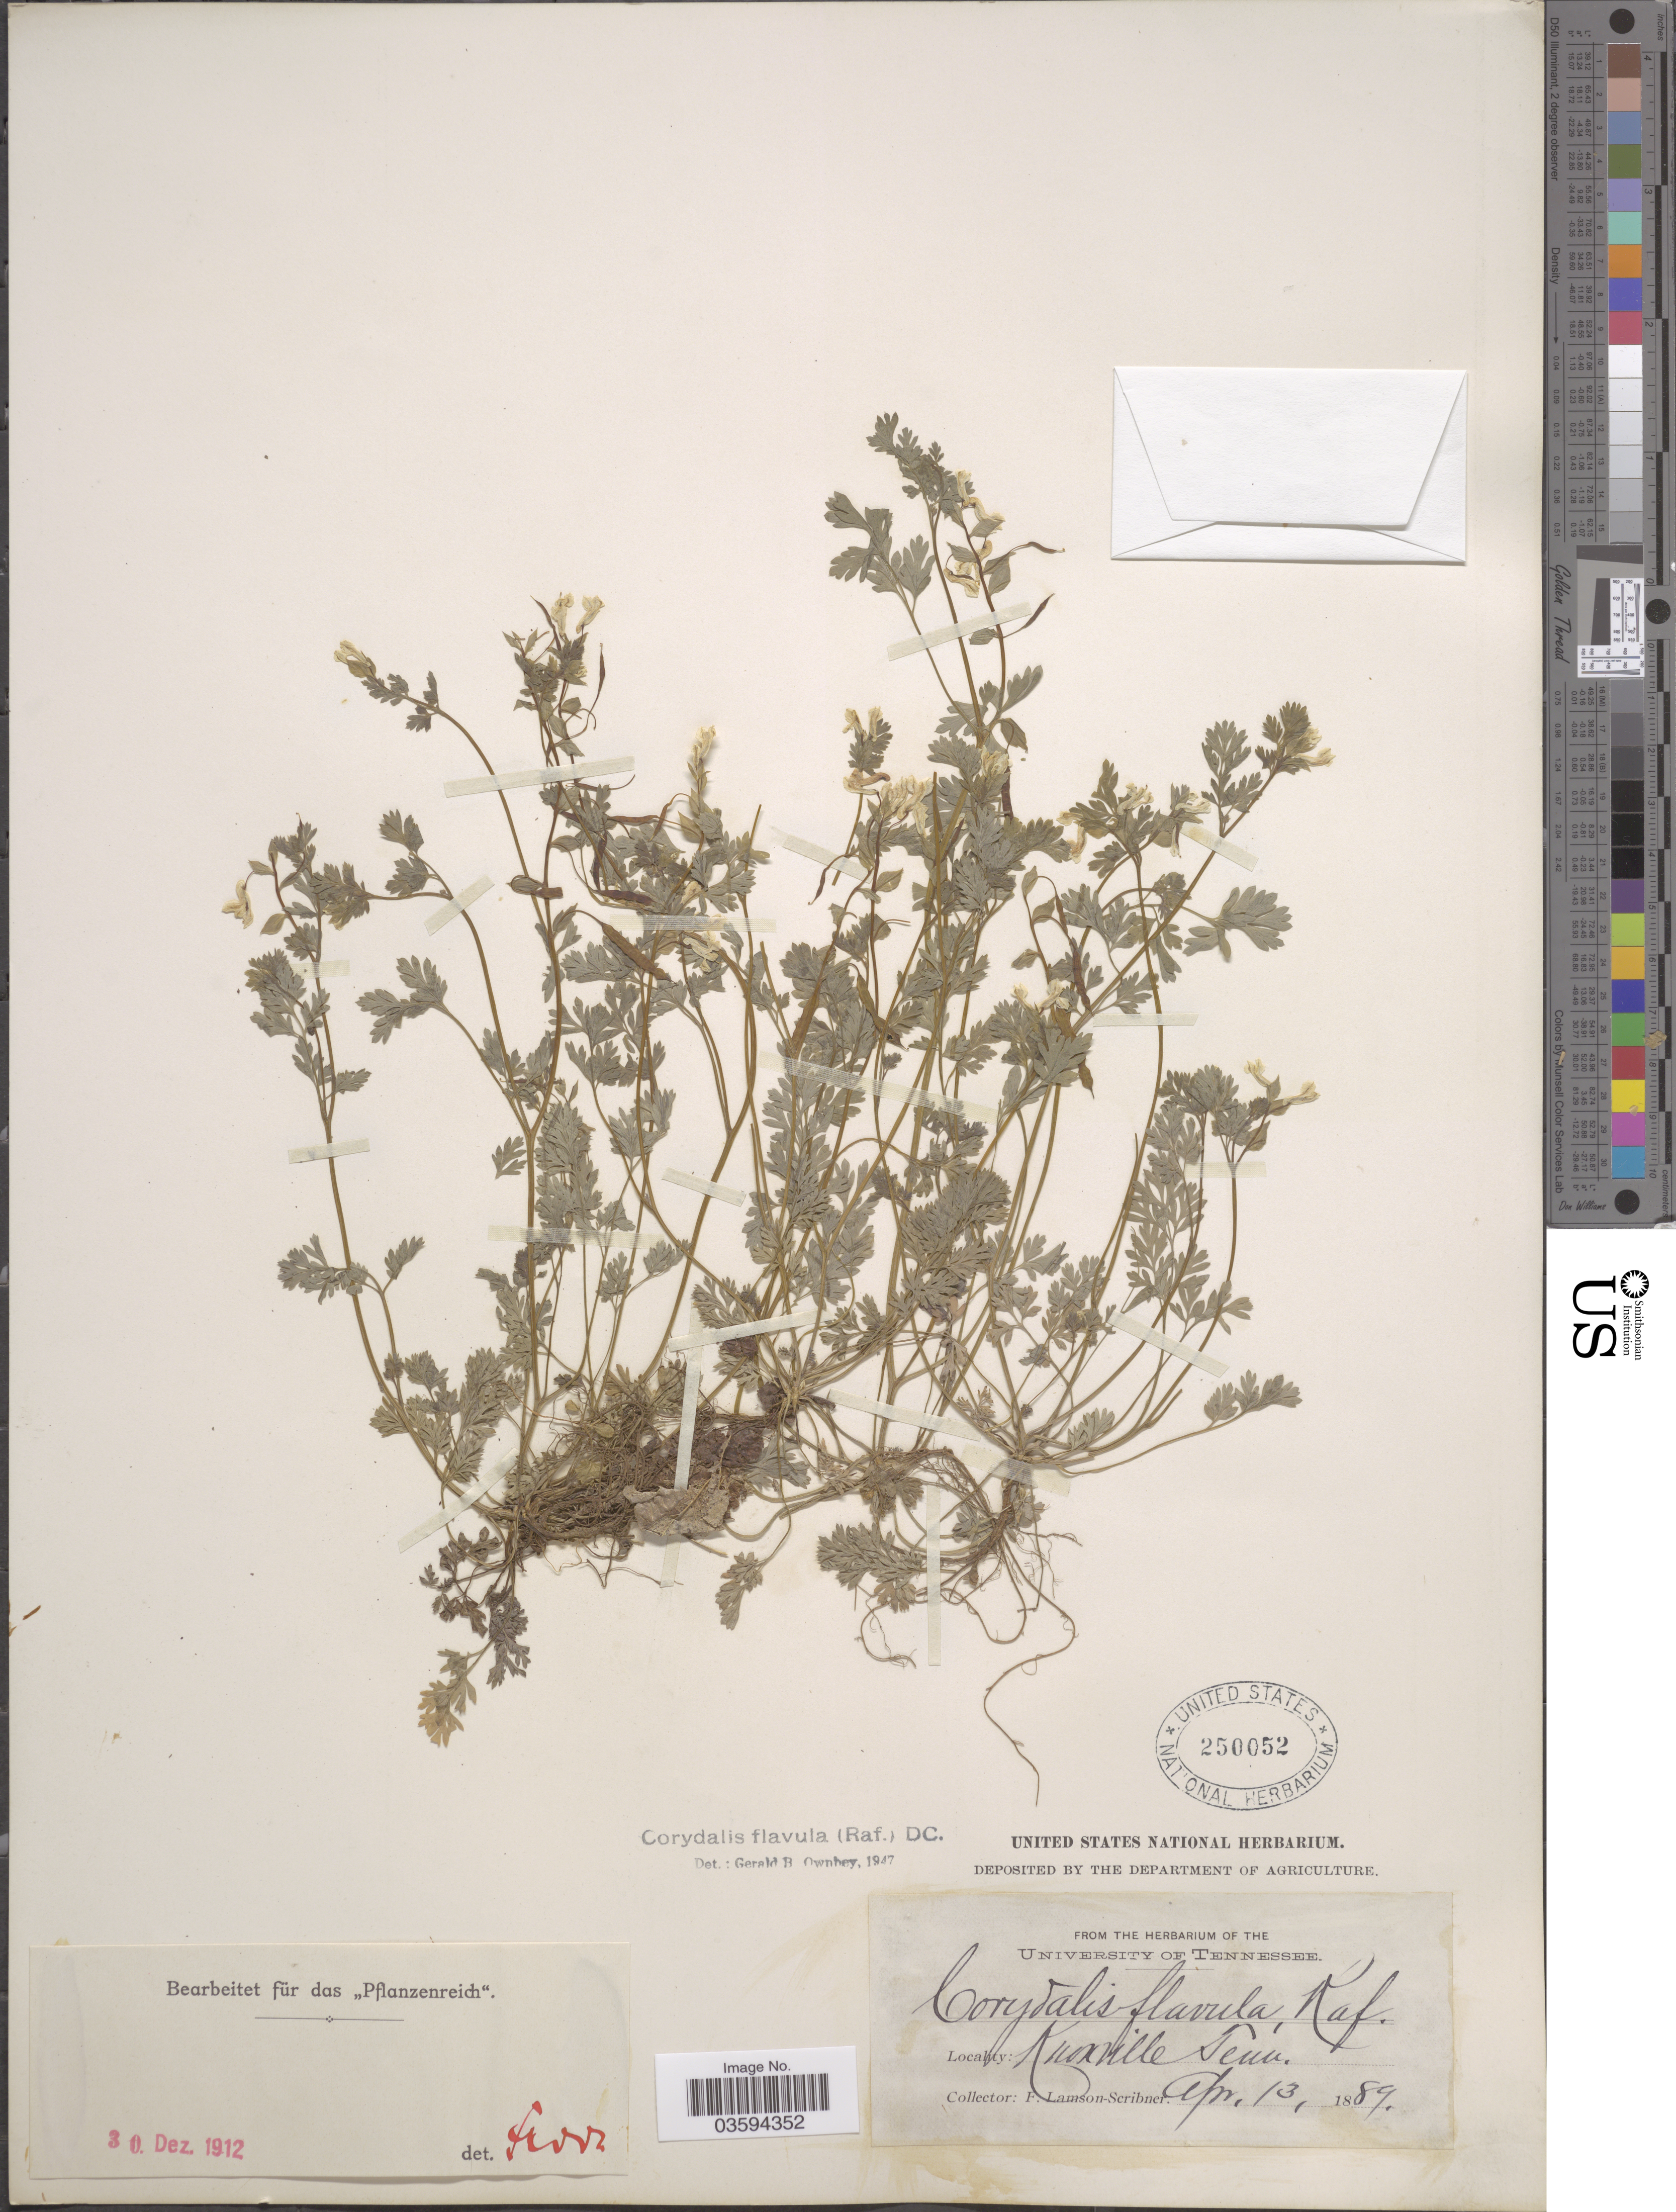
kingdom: Plantae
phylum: Tracheophyta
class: Magnoliopsida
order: Ranunculales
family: Papaveraceae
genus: Corydalis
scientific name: Corydalis flavula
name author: (Raf.) DC.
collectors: F. Lamson-Scribner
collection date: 1889-04-13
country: United States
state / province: Tennessee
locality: Knoxville.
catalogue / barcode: US 250052